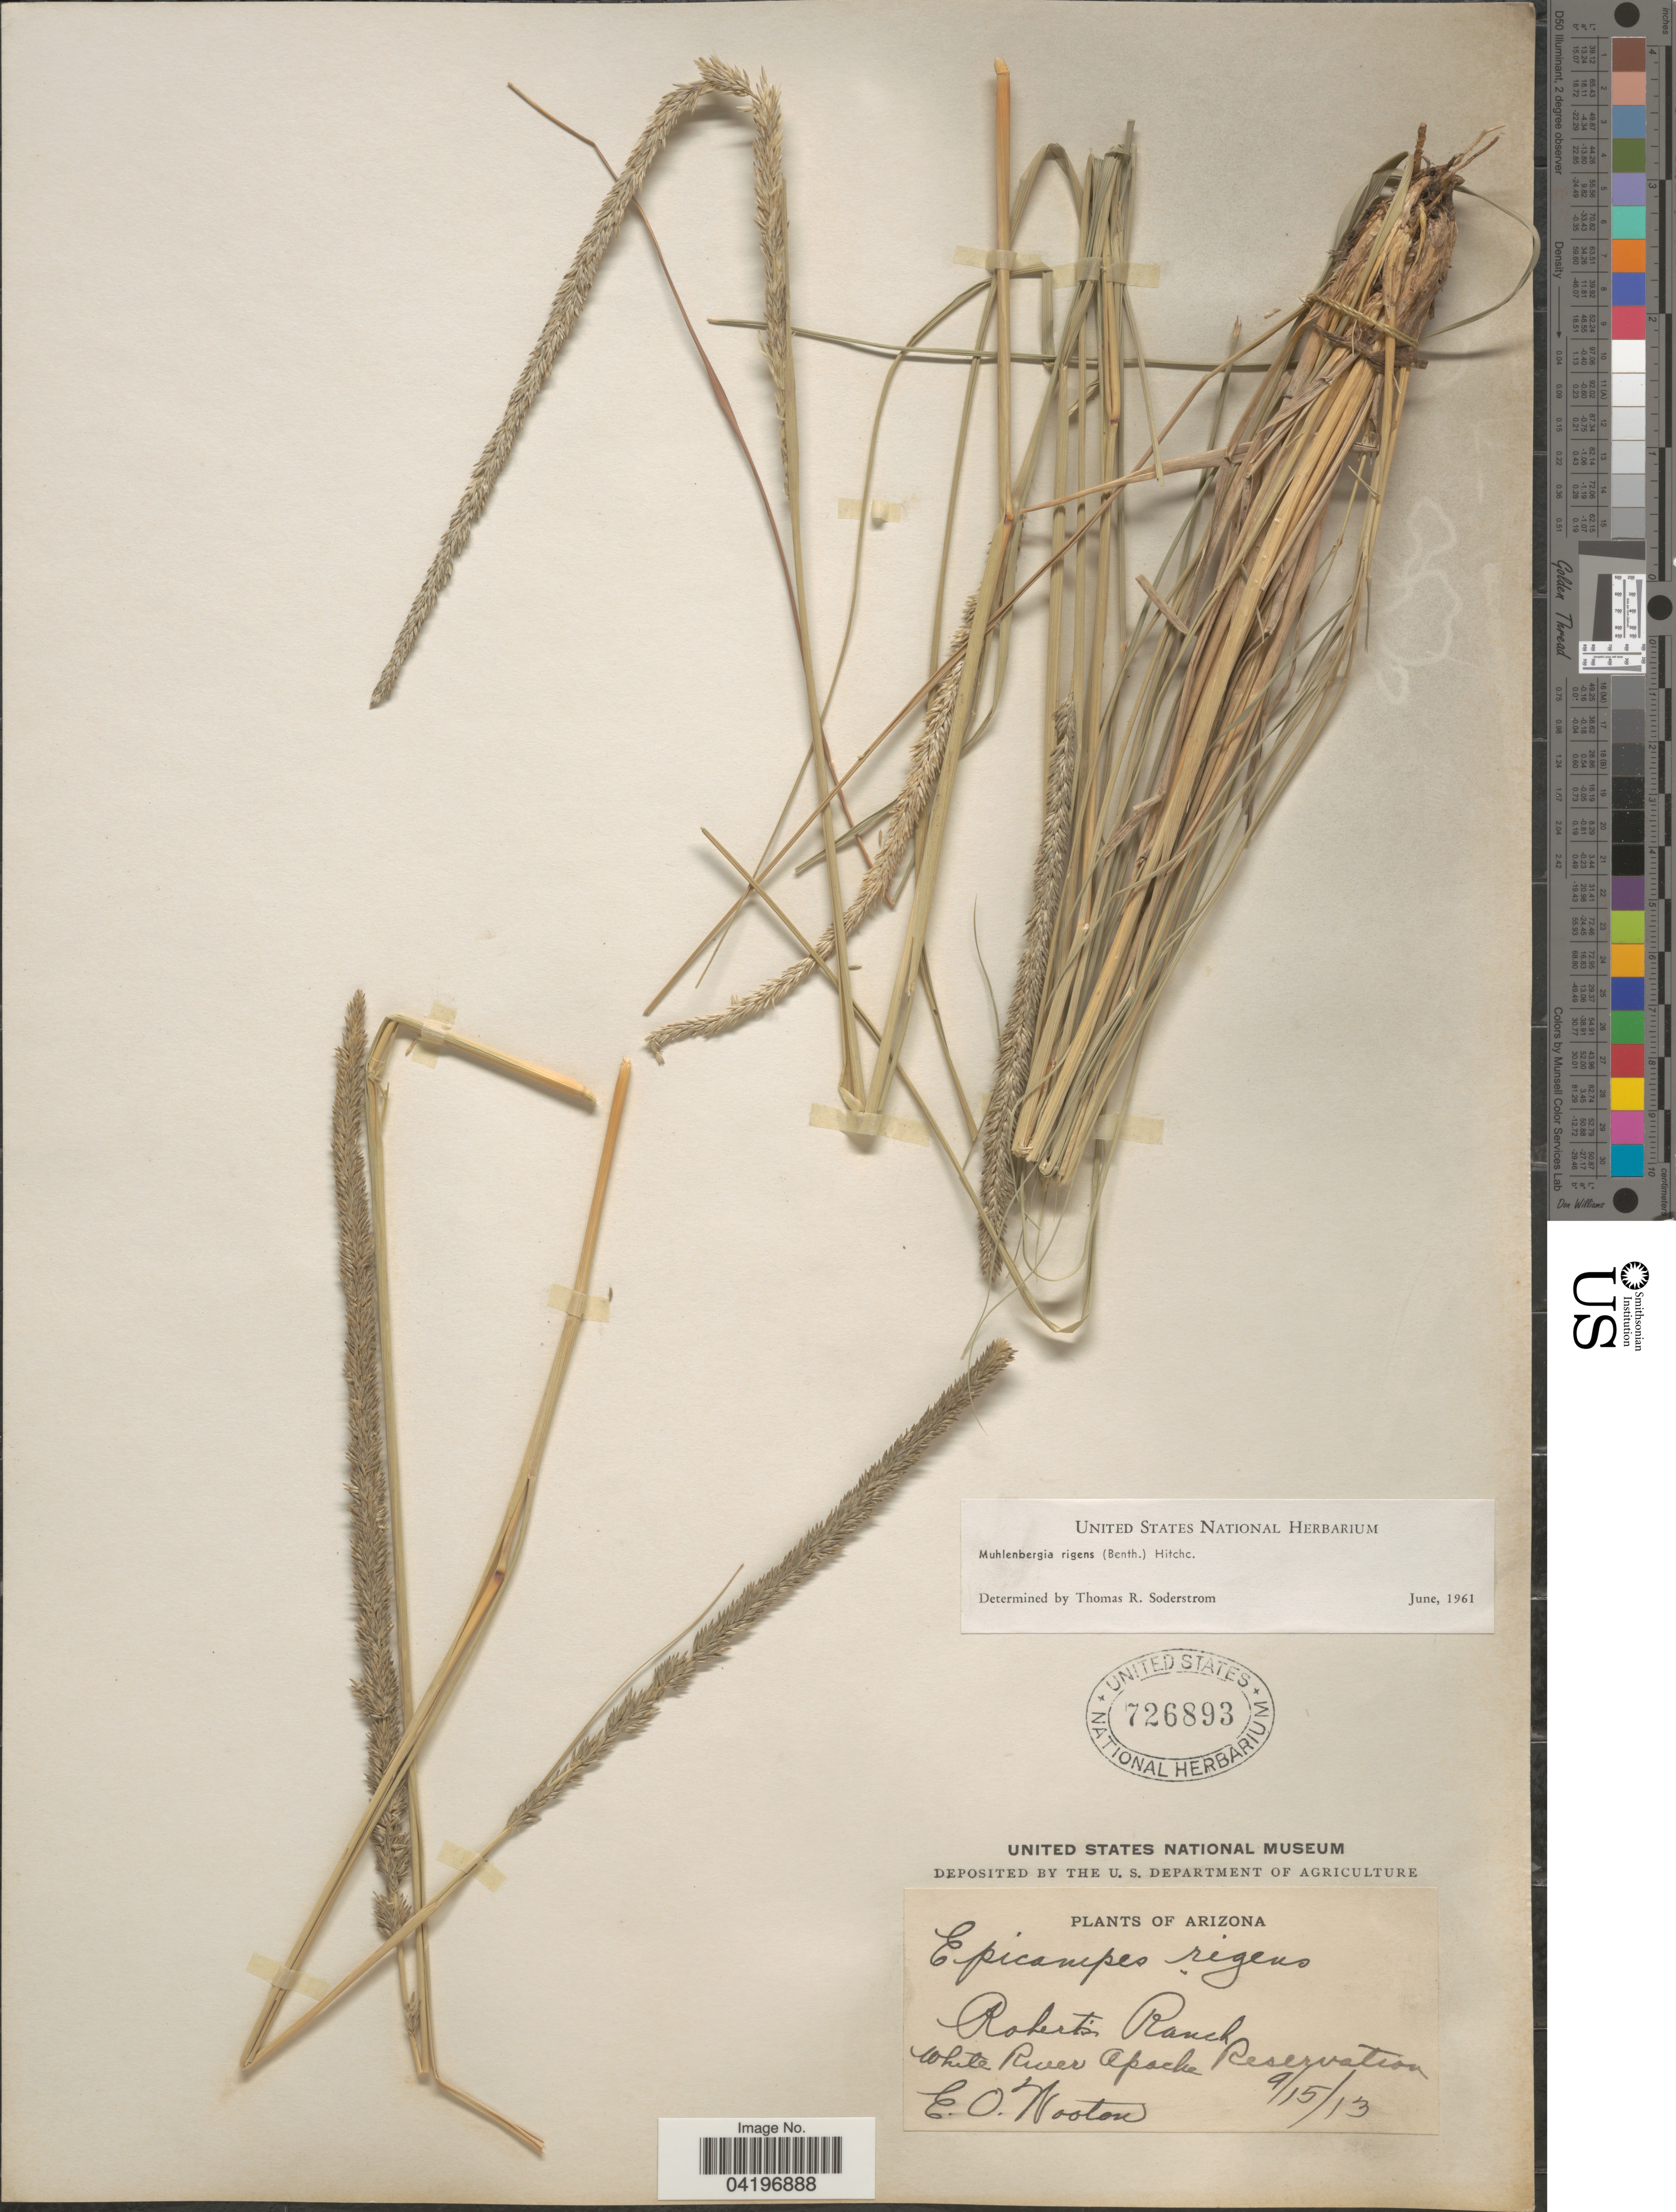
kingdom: Plantae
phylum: Tracheophyta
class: Liliopsida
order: Poales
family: Poaceae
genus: Muhlenbergia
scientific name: Muhlenbergia rigens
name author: (Benth.) Hitchc.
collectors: E. O. Wooton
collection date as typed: Transcribed d/m/y: 15/9/13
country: United States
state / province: Arizona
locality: Robert's Ranch. White River Apache Reservation.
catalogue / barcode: US 726893